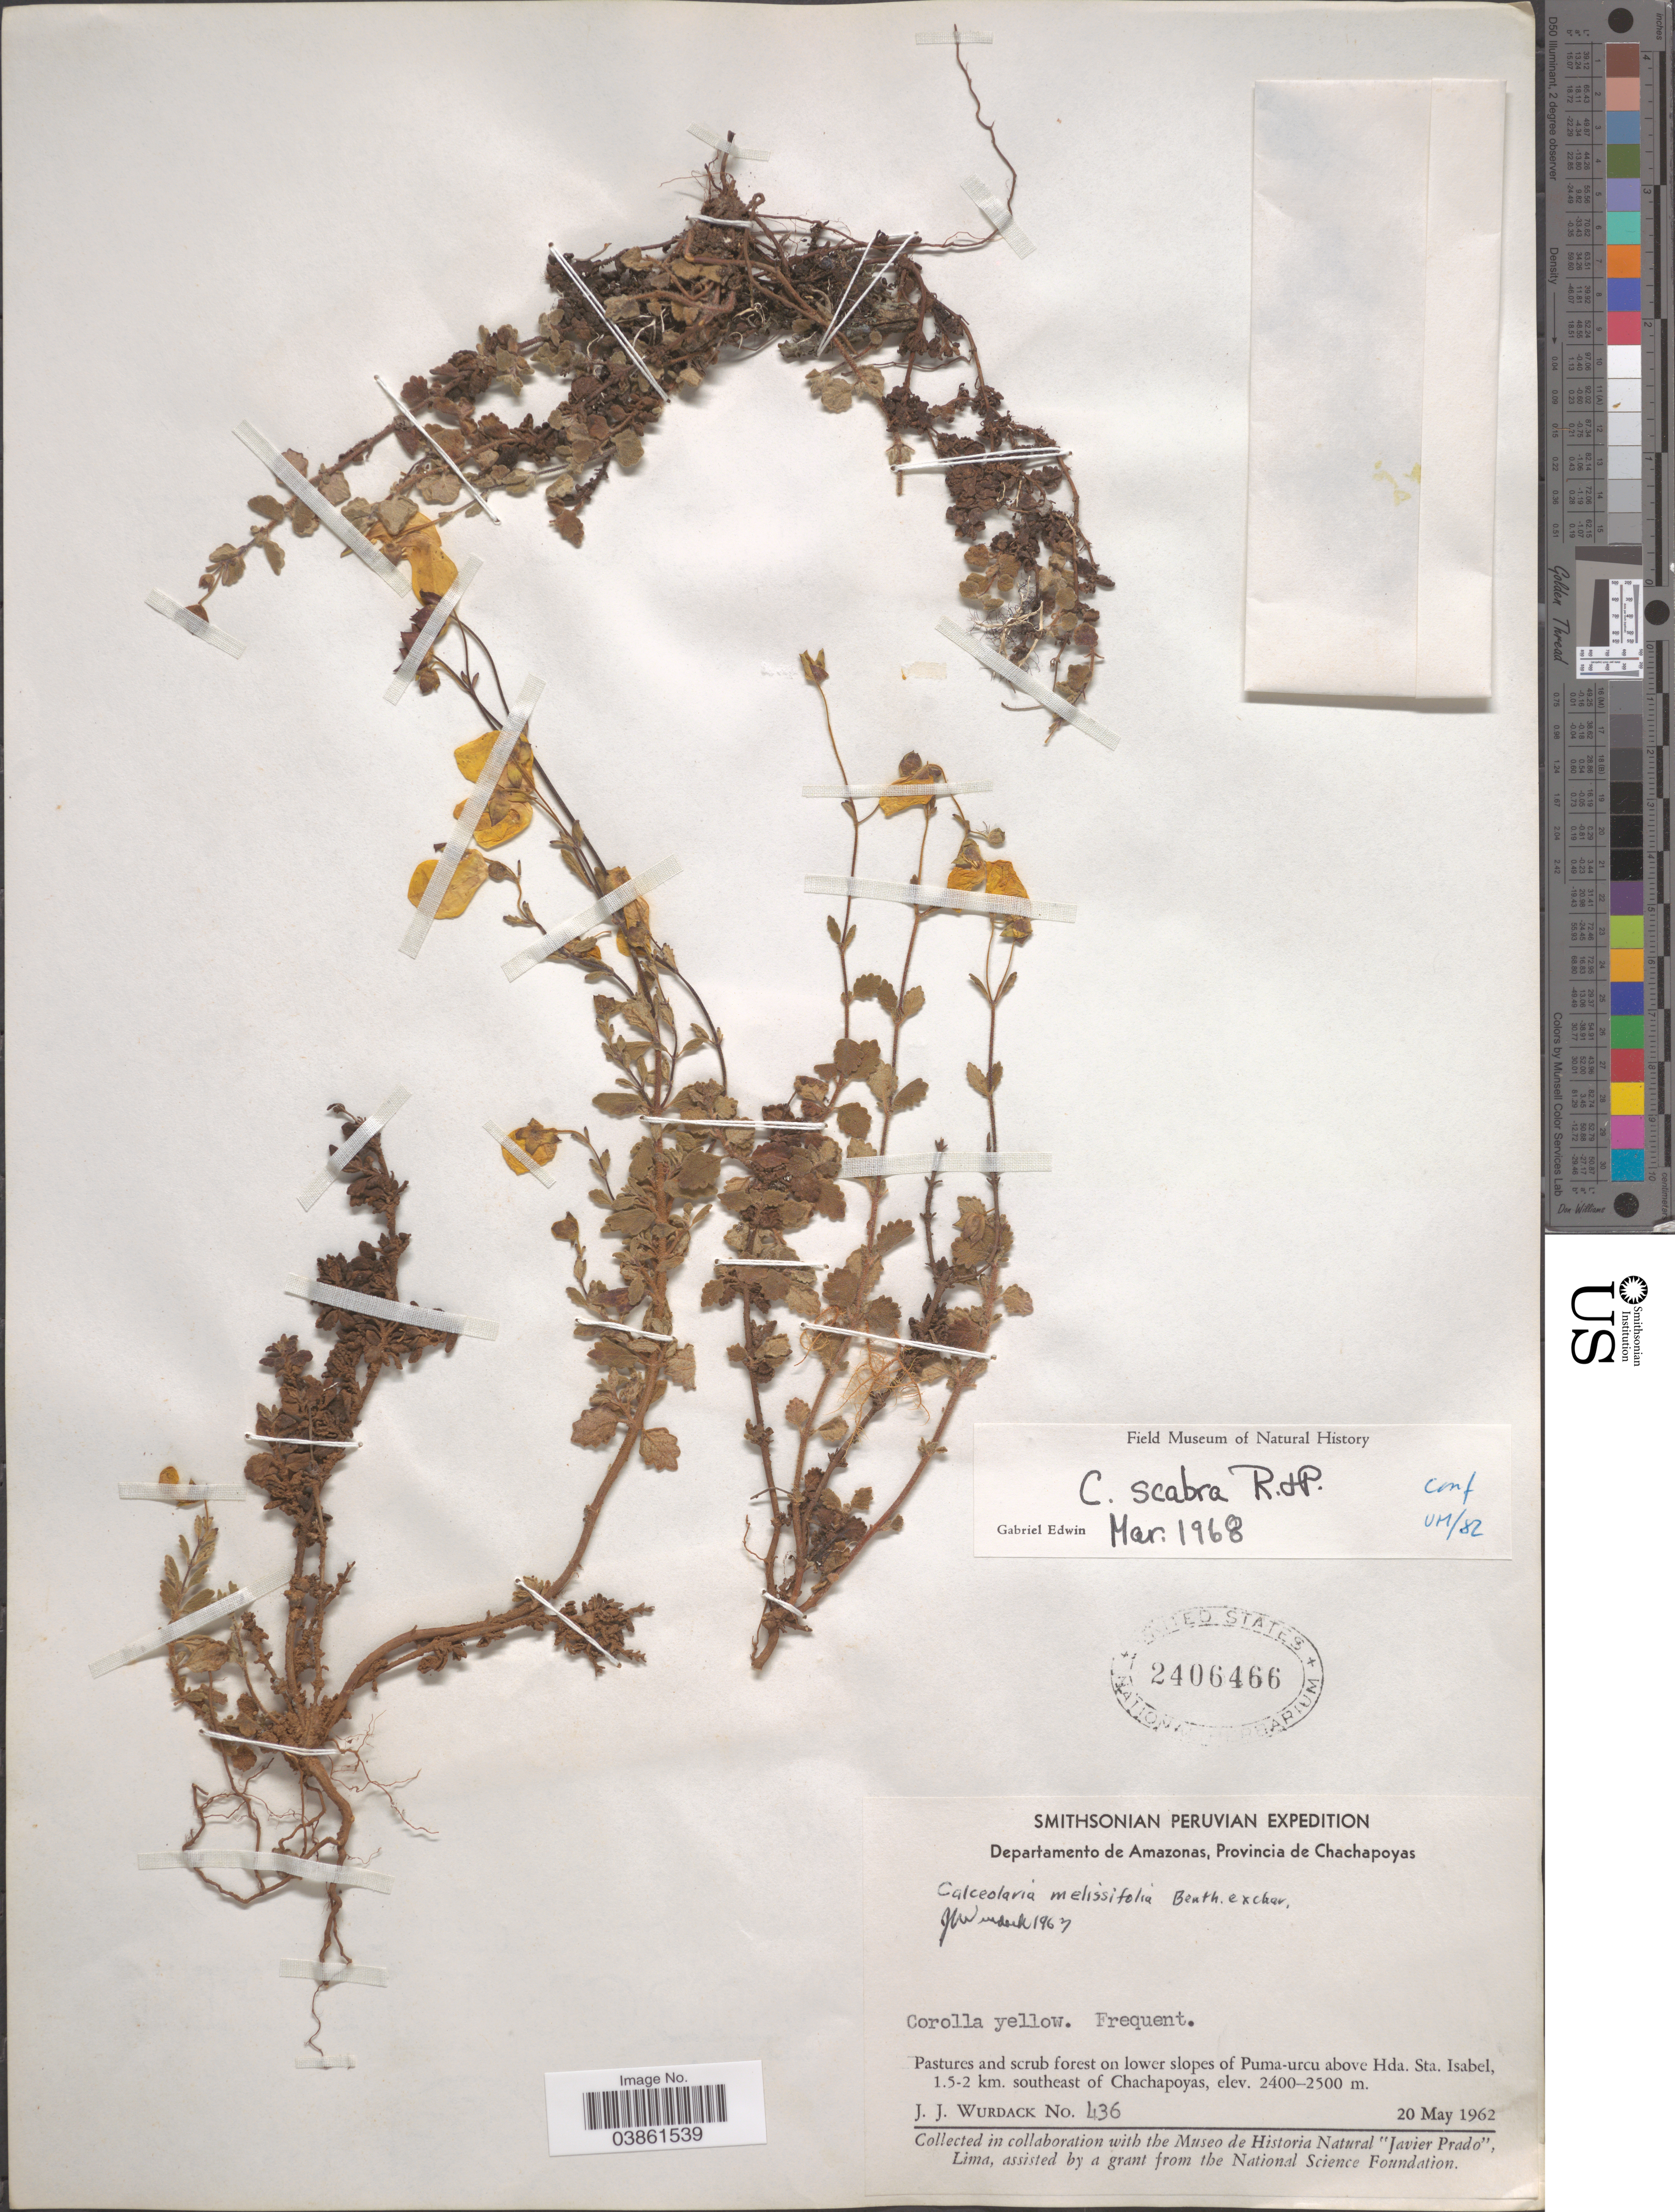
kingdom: Plantae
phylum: Tracheophyta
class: Magnoliopsida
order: Lamiales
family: Calceolariaceae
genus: Calceolaria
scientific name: Calceolaria scabra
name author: Ruiz & Pav.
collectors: J. J. Wurdack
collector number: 436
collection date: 1962-05-20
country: Peru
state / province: Amazonas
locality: Departamento de Amazonas, Provincia de Chachapoyas. Pastures and scrub forest on lower slopes of Puma-urcu above Hda. Sta. Isabel, 1.5-2 km. southeast of Chachapoyas.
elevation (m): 2400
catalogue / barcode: US 2406466